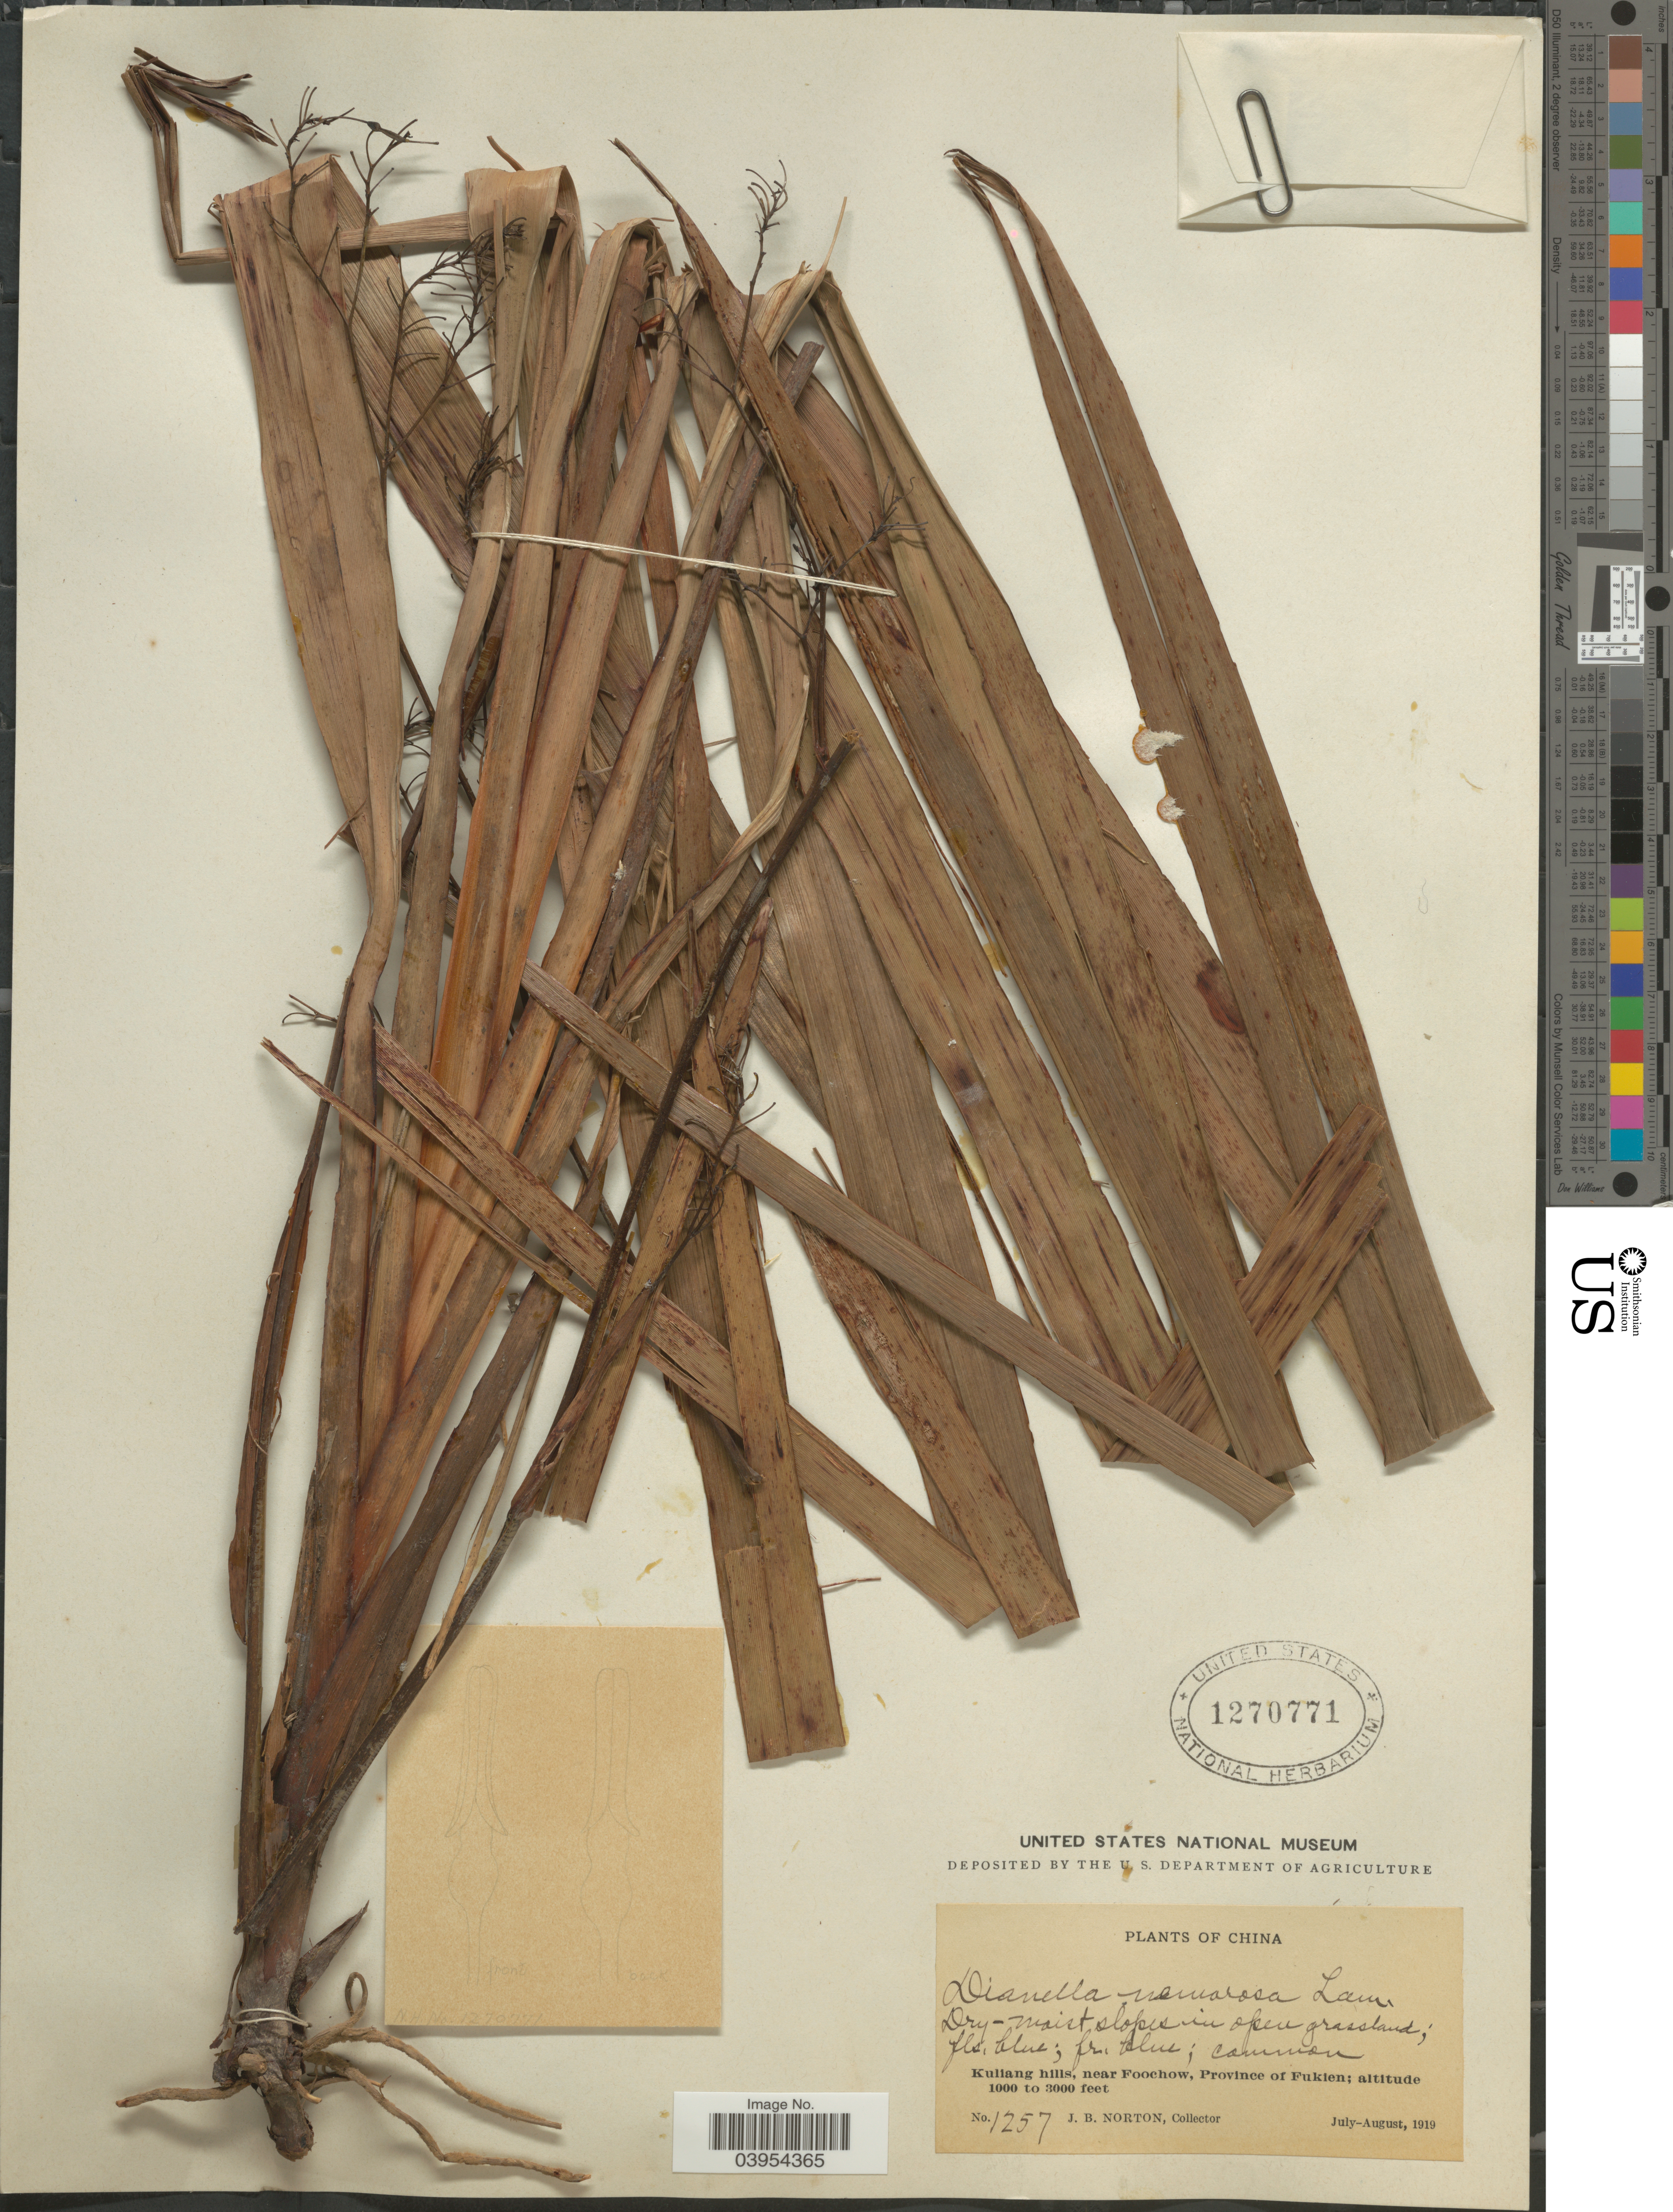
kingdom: Plantae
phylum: Tracheophyta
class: Liliopsida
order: Asparagales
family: Asphodelaceae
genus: Dianella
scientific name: Dianella nemorosa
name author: Lam.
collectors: J. B. Norton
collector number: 1257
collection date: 1919-07/1919-08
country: China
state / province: Fujian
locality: Kuliang Hills, near Foochow, Province of Fukien.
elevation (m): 305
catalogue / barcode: US 1270771